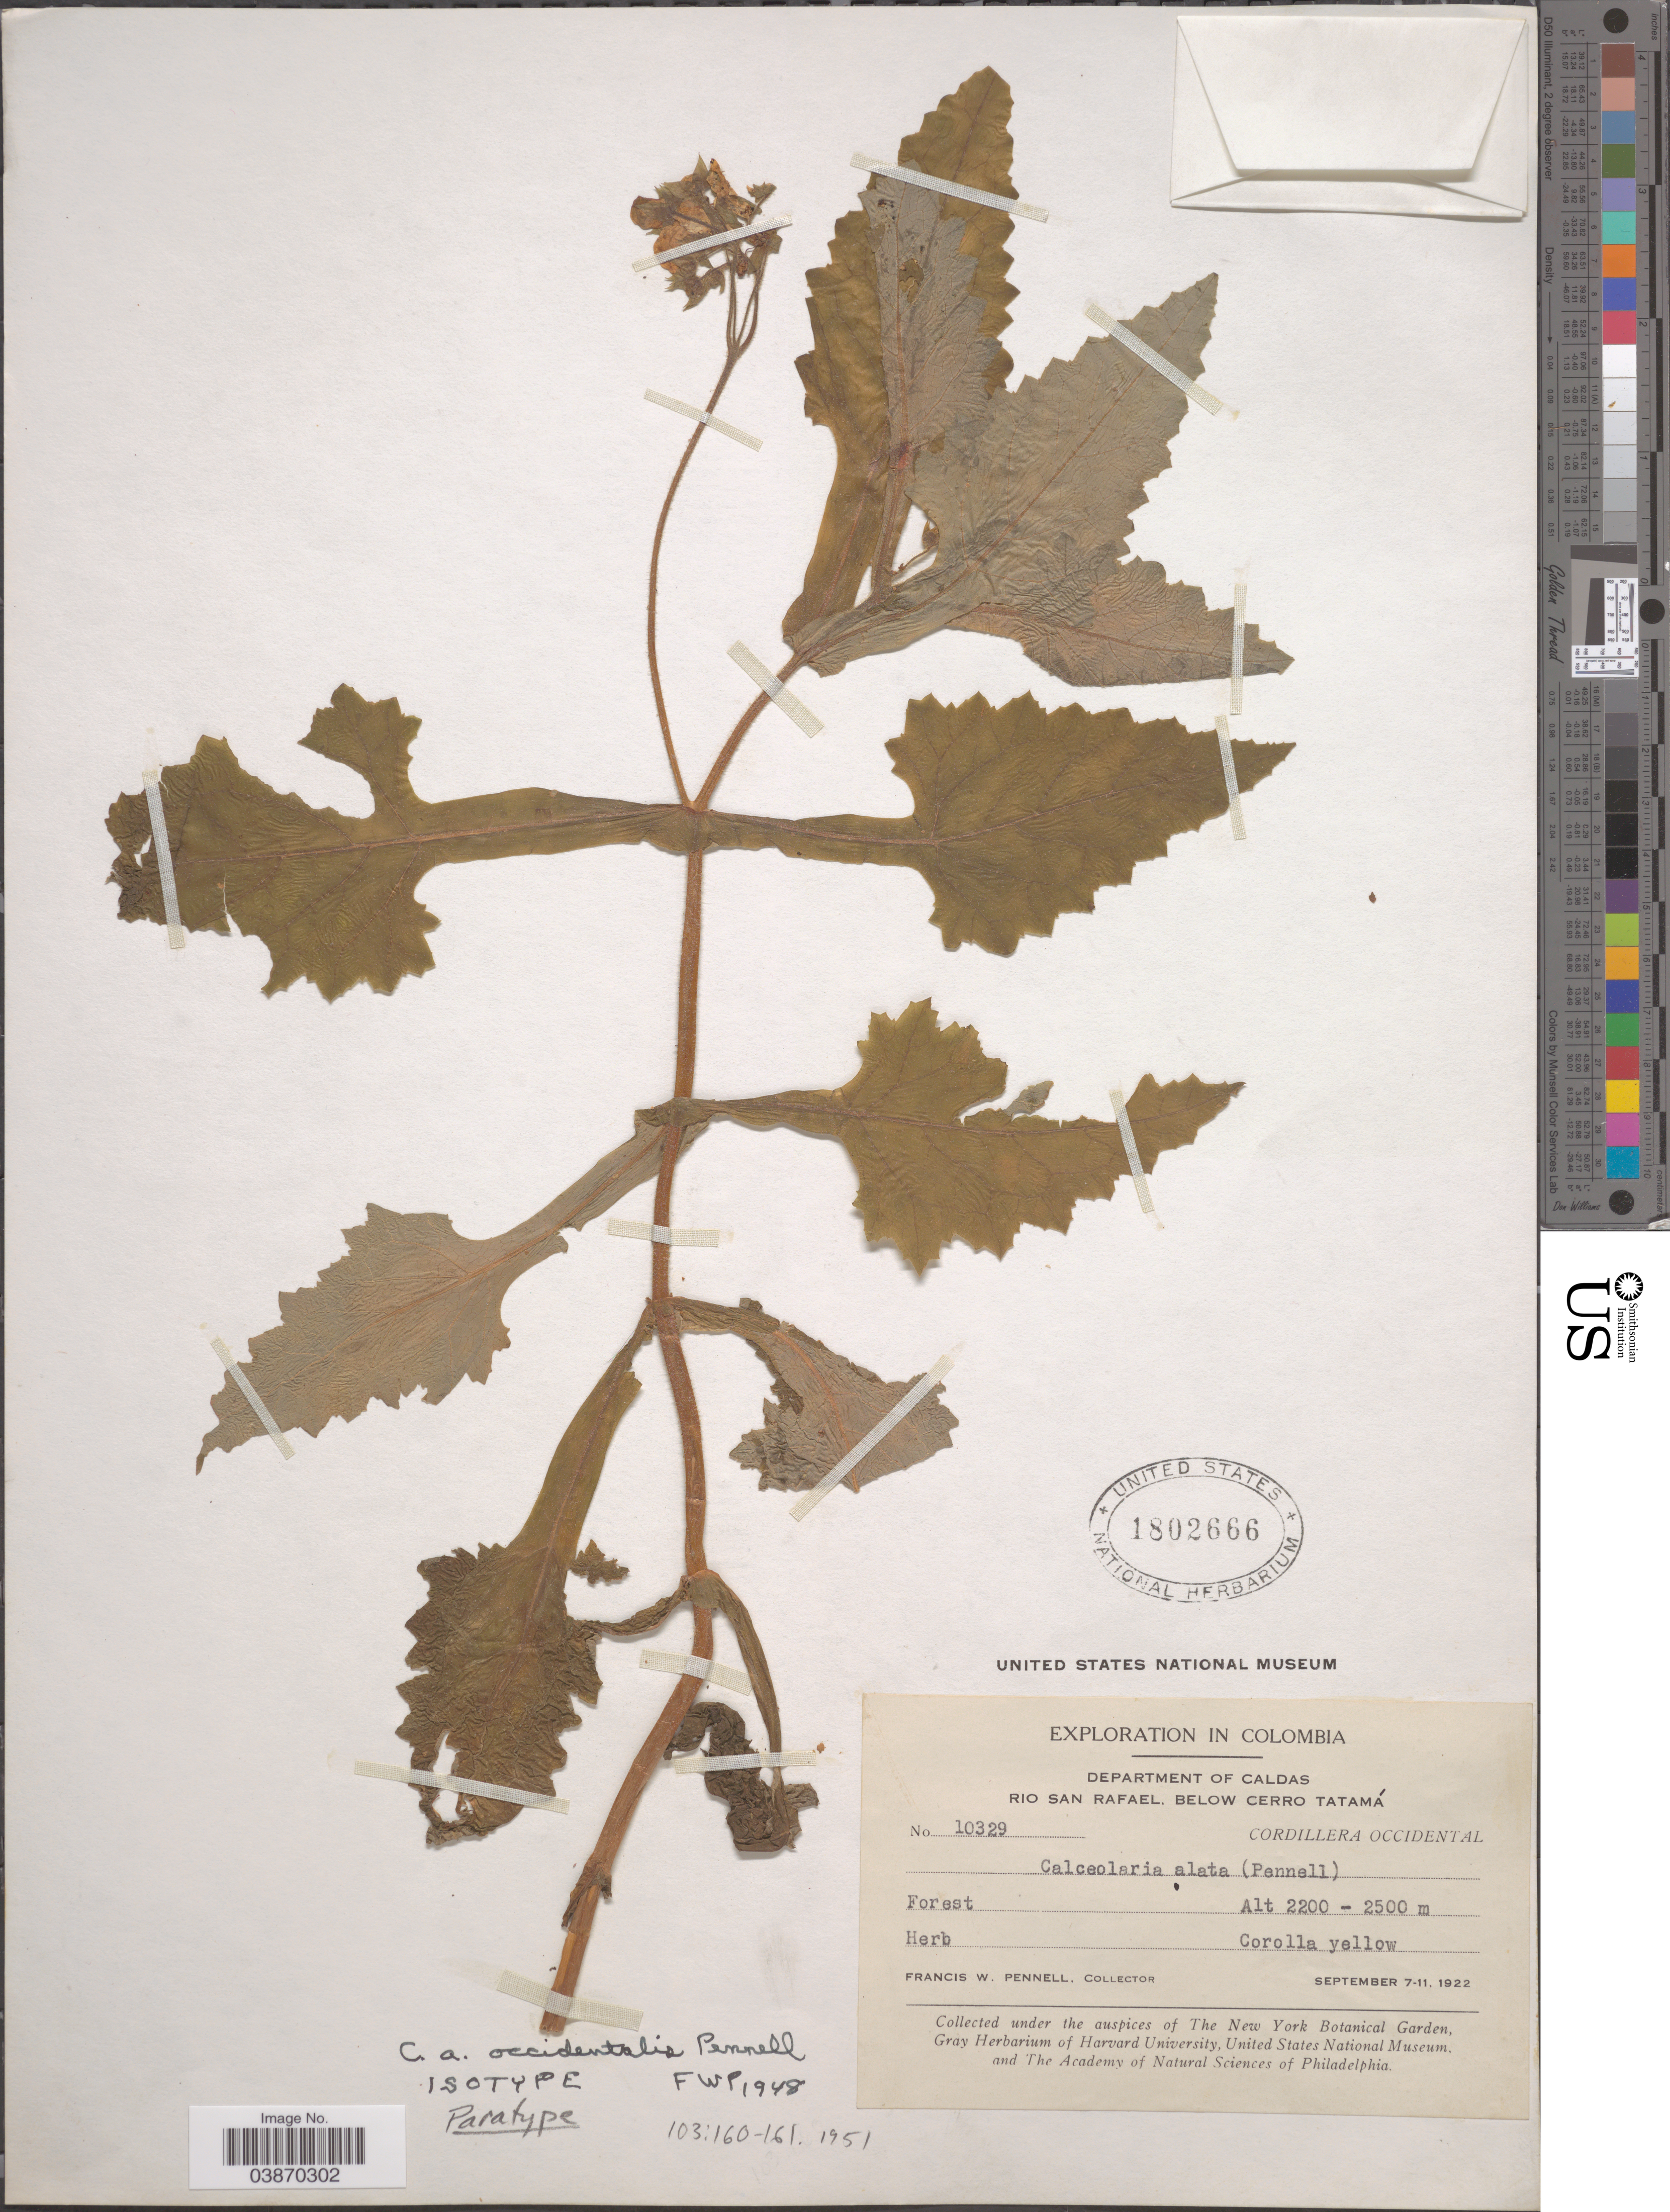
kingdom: Plantae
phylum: Tracheophyta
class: Magnoliopsida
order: Lamiales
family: Calceolariaceae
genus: Calceolaria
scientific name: Calceolaria alata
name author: (Pennell) Pennell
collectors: F. W. Pennell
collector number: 10329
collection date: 1922-09-07/1922-09-11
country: Colombia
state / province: Caldas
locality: Department of Caldas. Rio San Rafael, below Cerro Tatamá. Cordillera Occidental.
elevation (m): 2200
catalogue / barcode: US 1802666